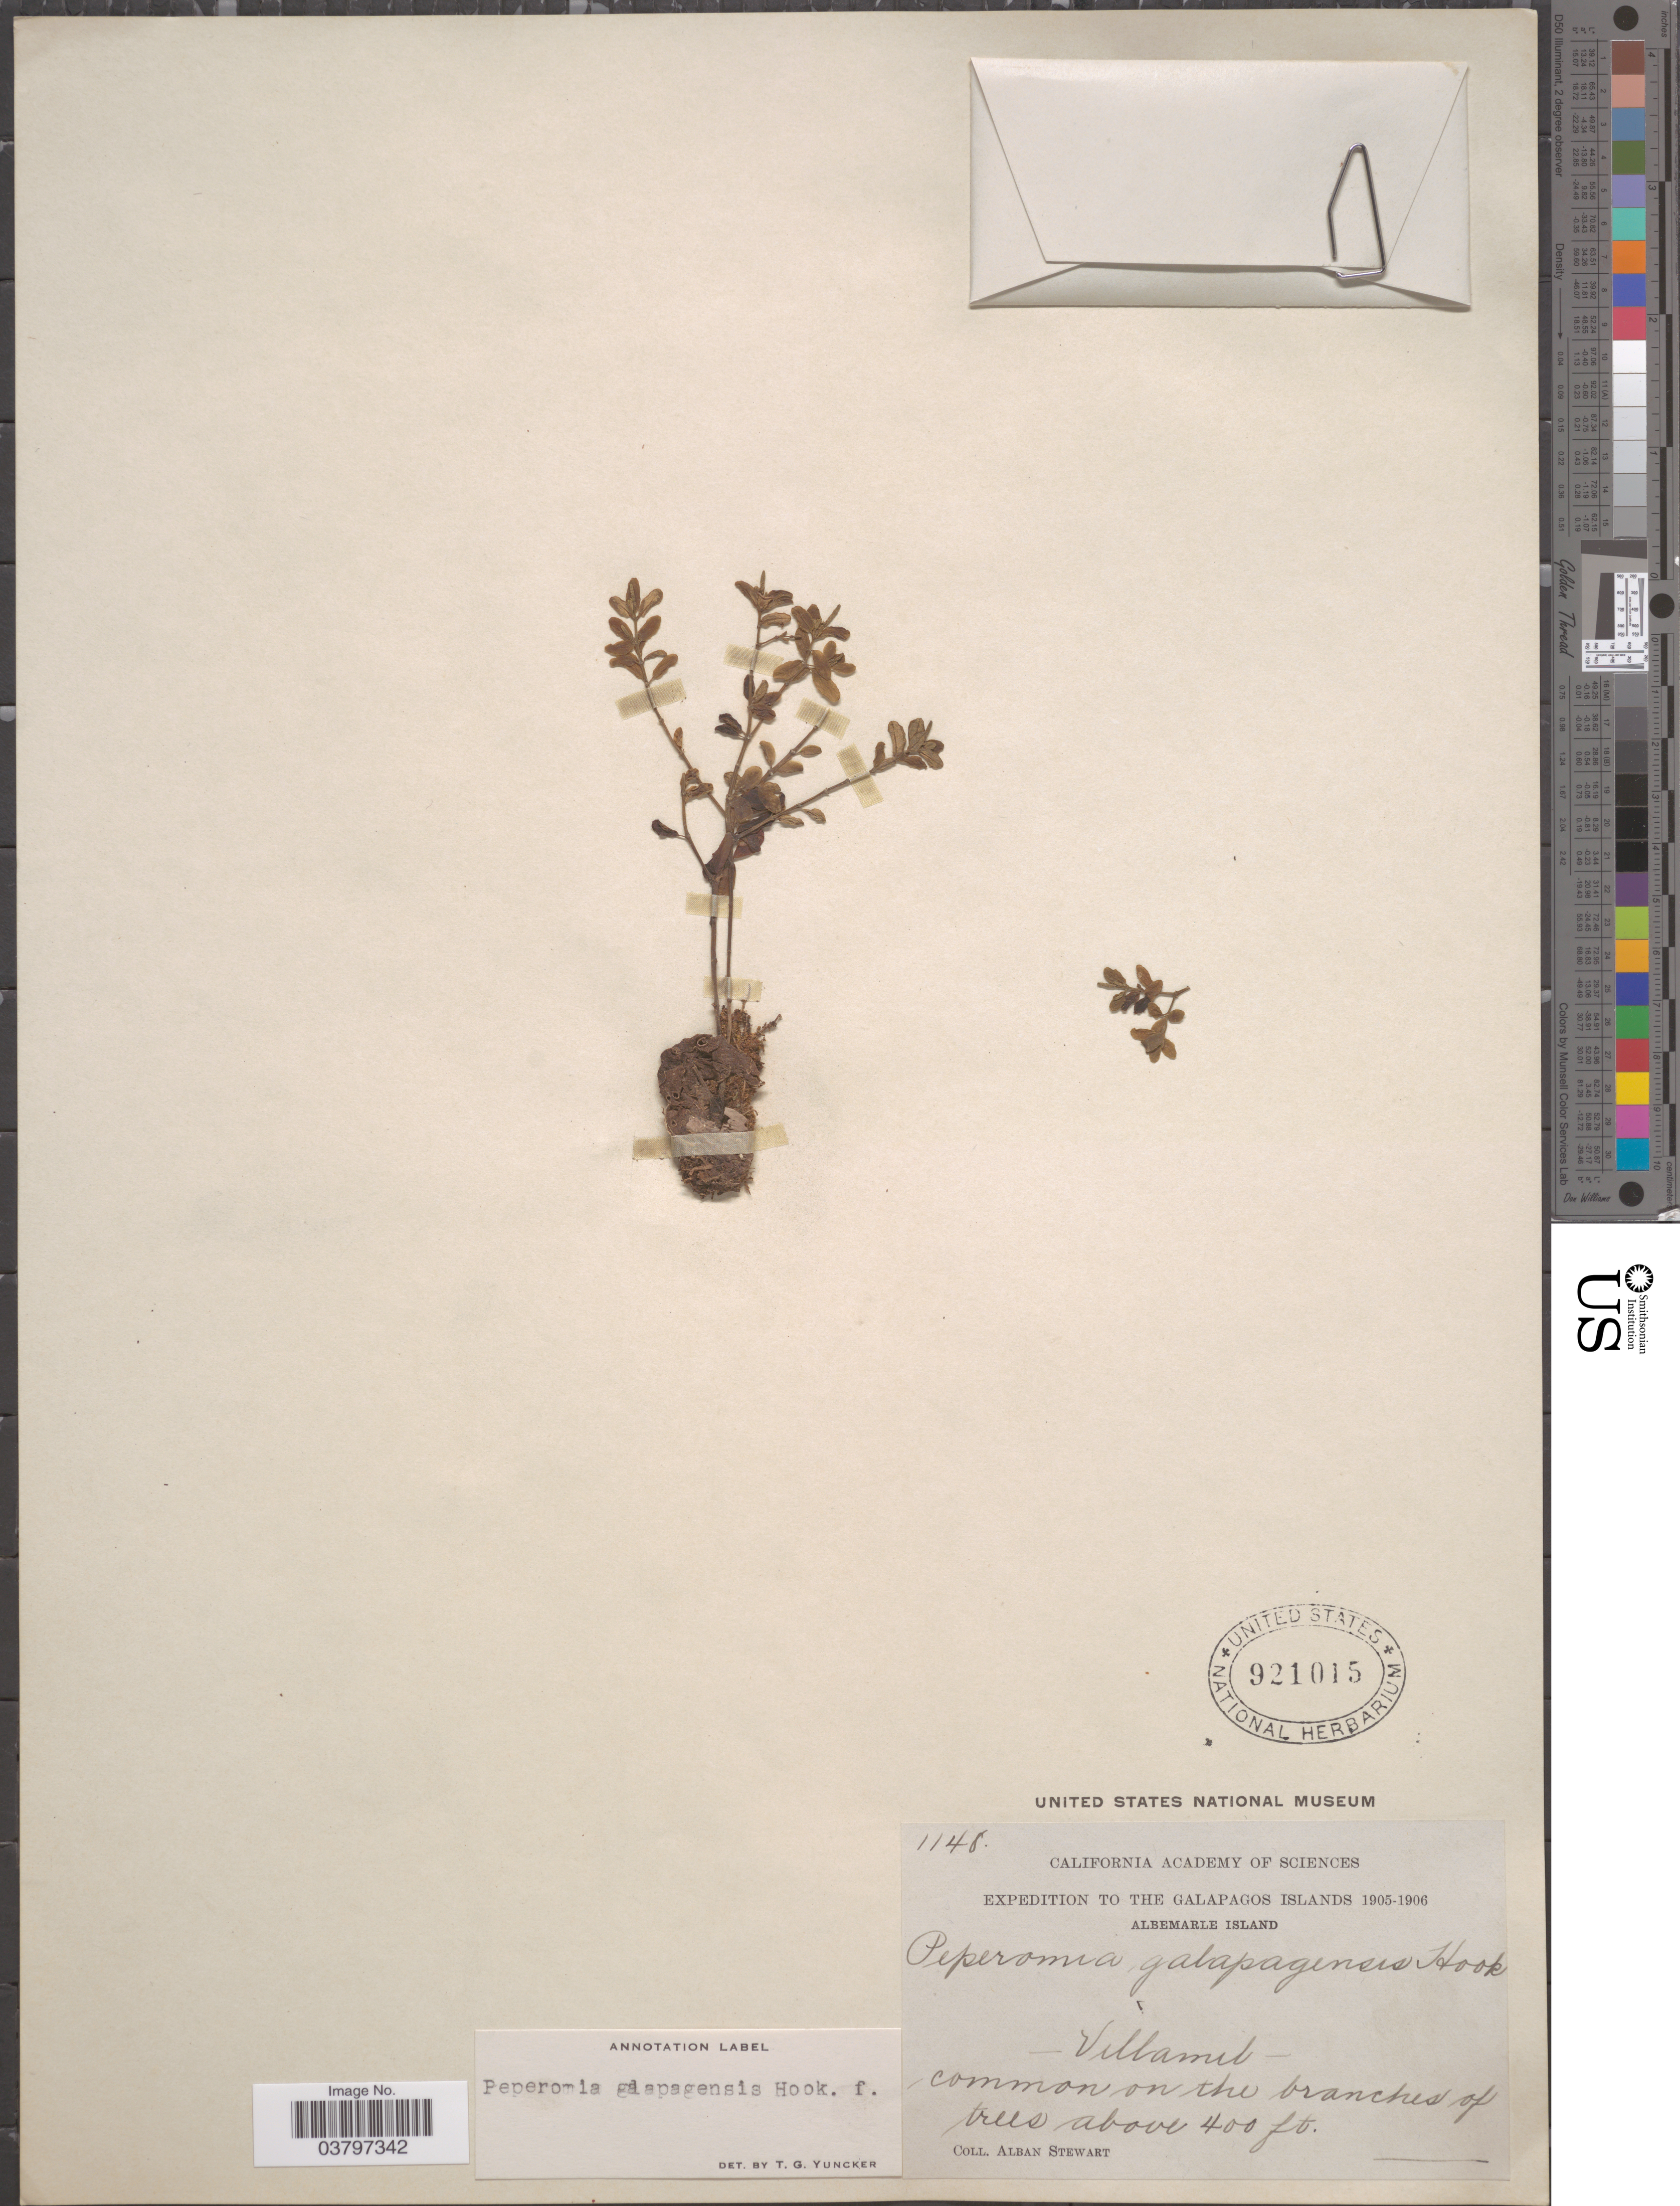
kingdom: Plantae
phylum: Tracheophyta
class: Magnoliopsida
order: Piperales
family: Piperaceae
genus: Peperomia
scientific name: Peperomia galapagensis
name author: Hook. f. ex Miq.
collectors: A. Stewart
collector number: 1148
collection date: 1905/1906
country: Ecuador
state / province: Colón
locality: The Galapagos Islands. Albemarle Island. Villamil.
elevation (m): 122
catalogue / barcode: US 921015